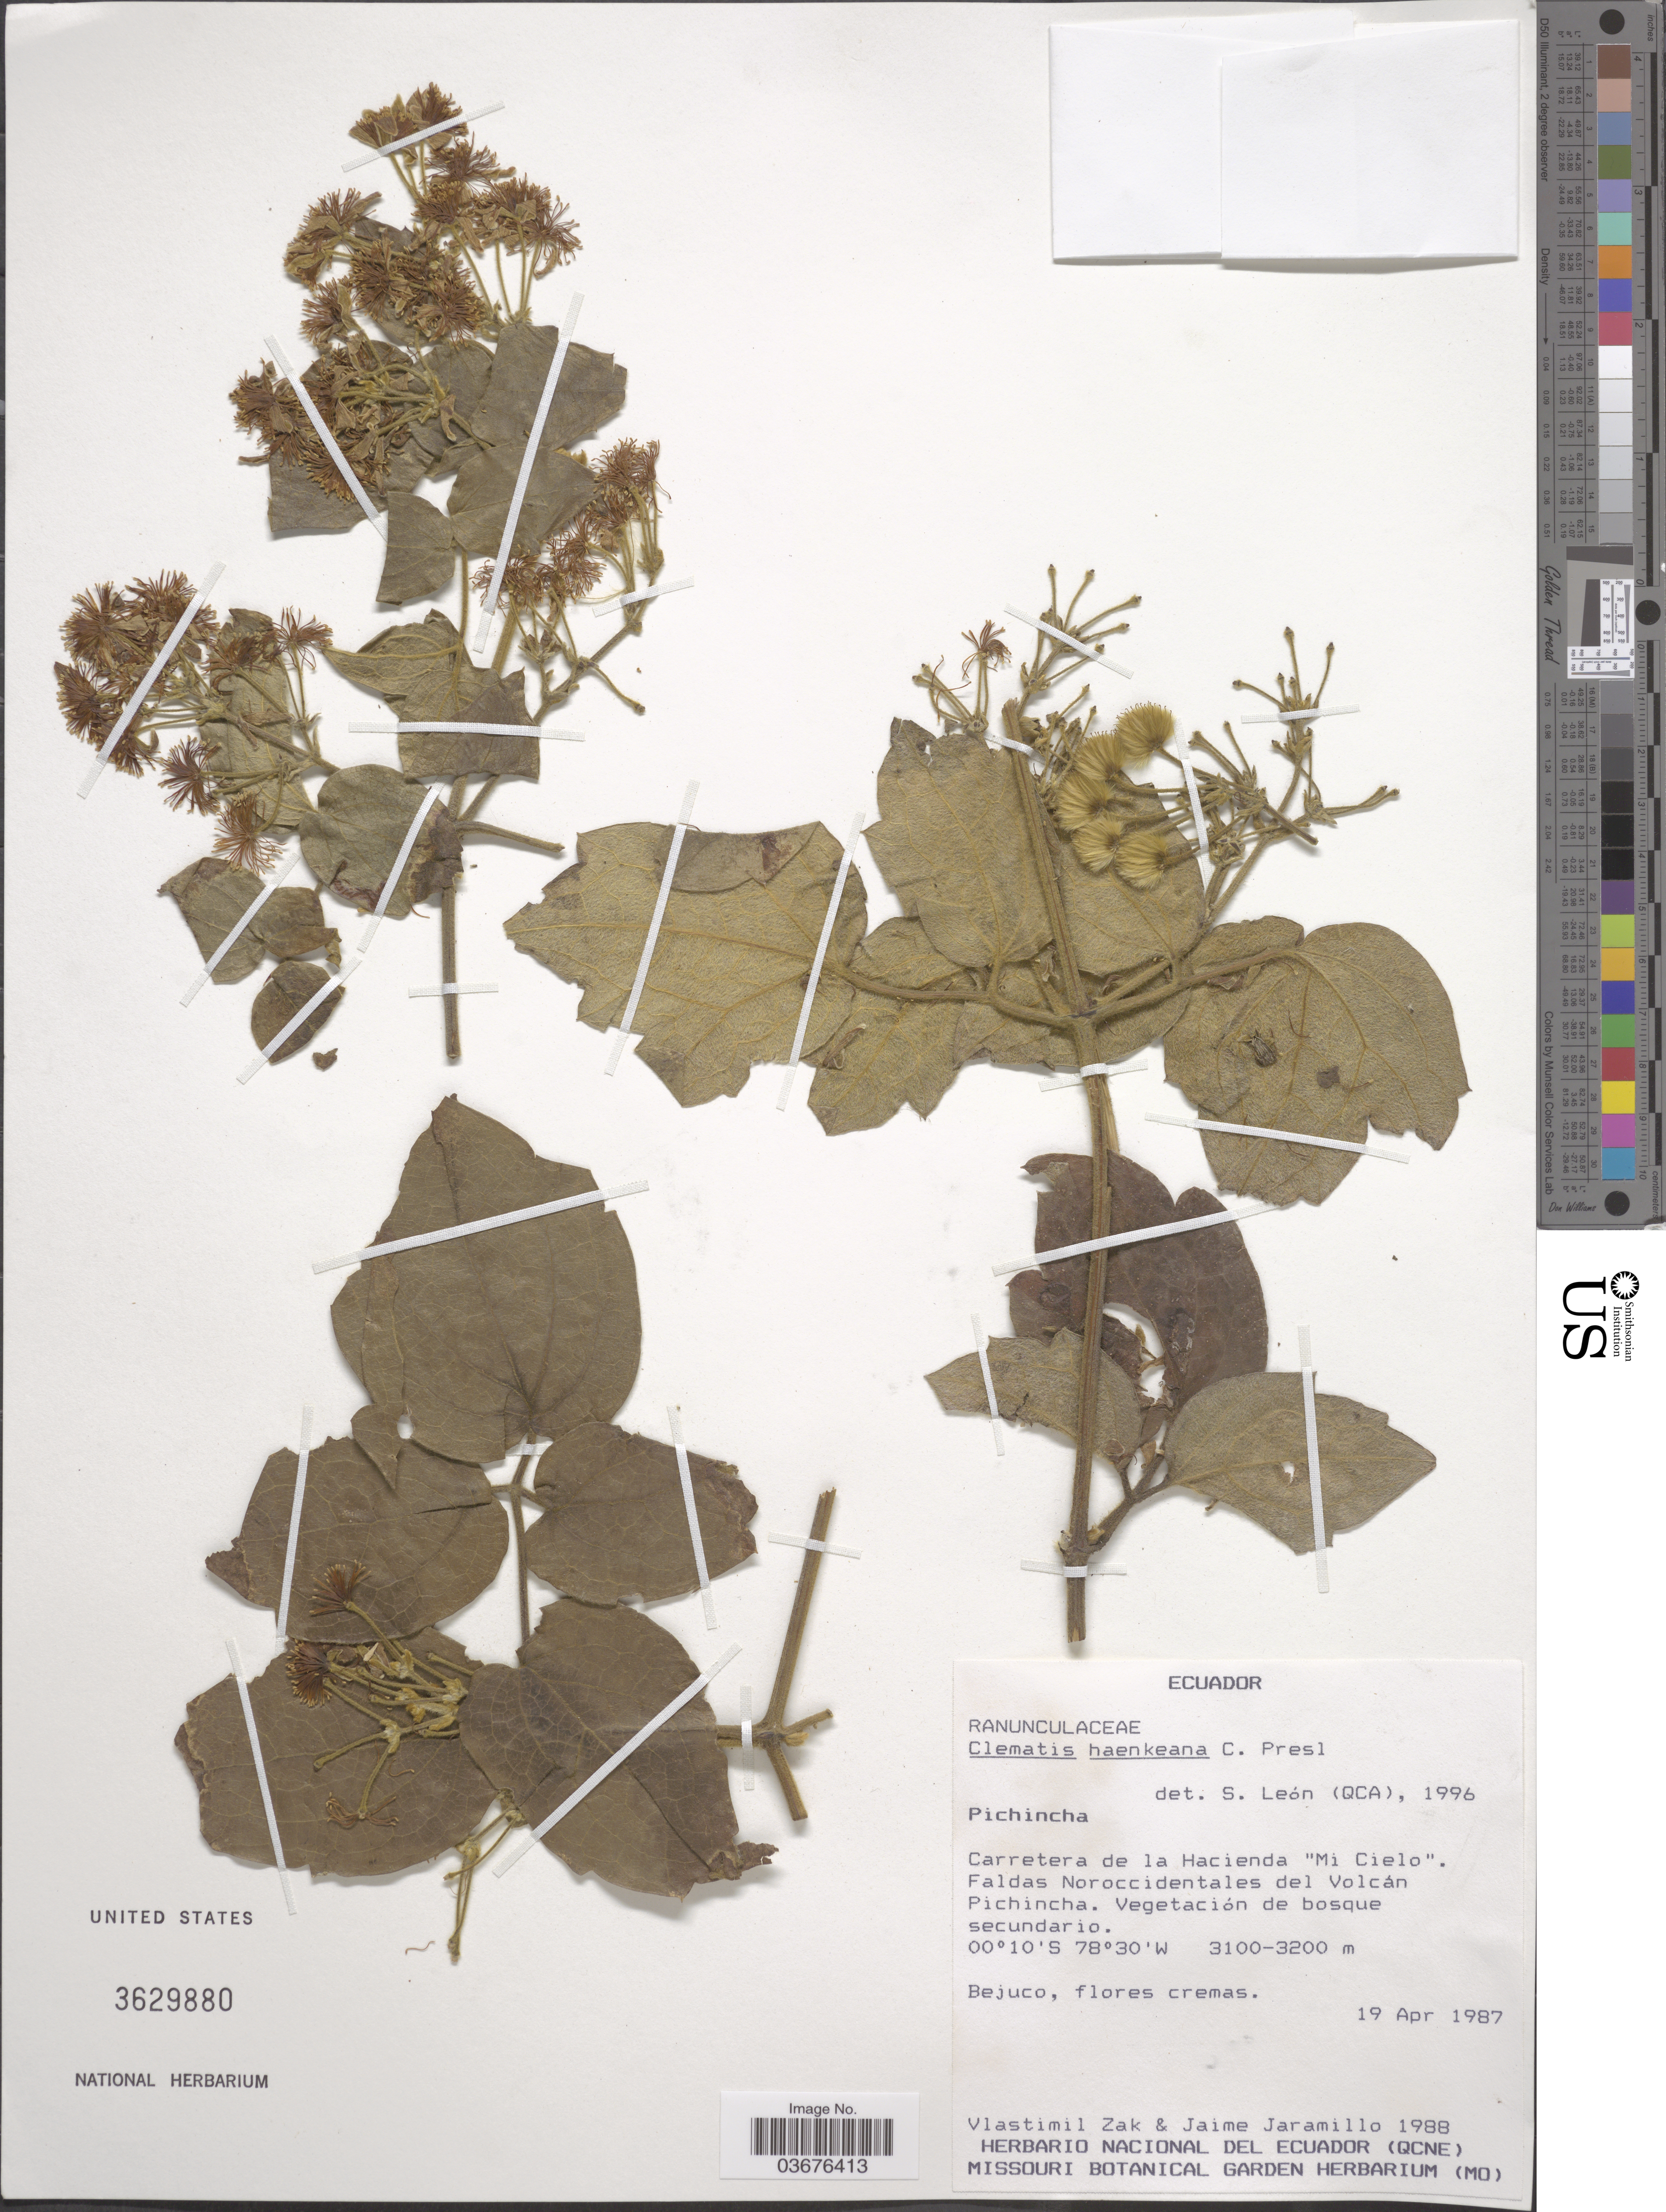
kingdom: Plantae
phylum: Tracheophyta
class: Magnoliopsida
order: Ranunculales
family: Ranunculaceae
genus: Clematis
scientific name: Clematis haenkeana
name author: C. Presl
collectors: V. Zak & J. Jaramillo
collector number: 1988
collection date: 1987-04-19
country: Ecuador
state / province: Pichincha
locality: Carretera de la Hacienda "Mi Cielo". Faldas Noroccidentales del Volcán Pichinca.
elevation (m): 3100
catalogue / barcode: US 3629880